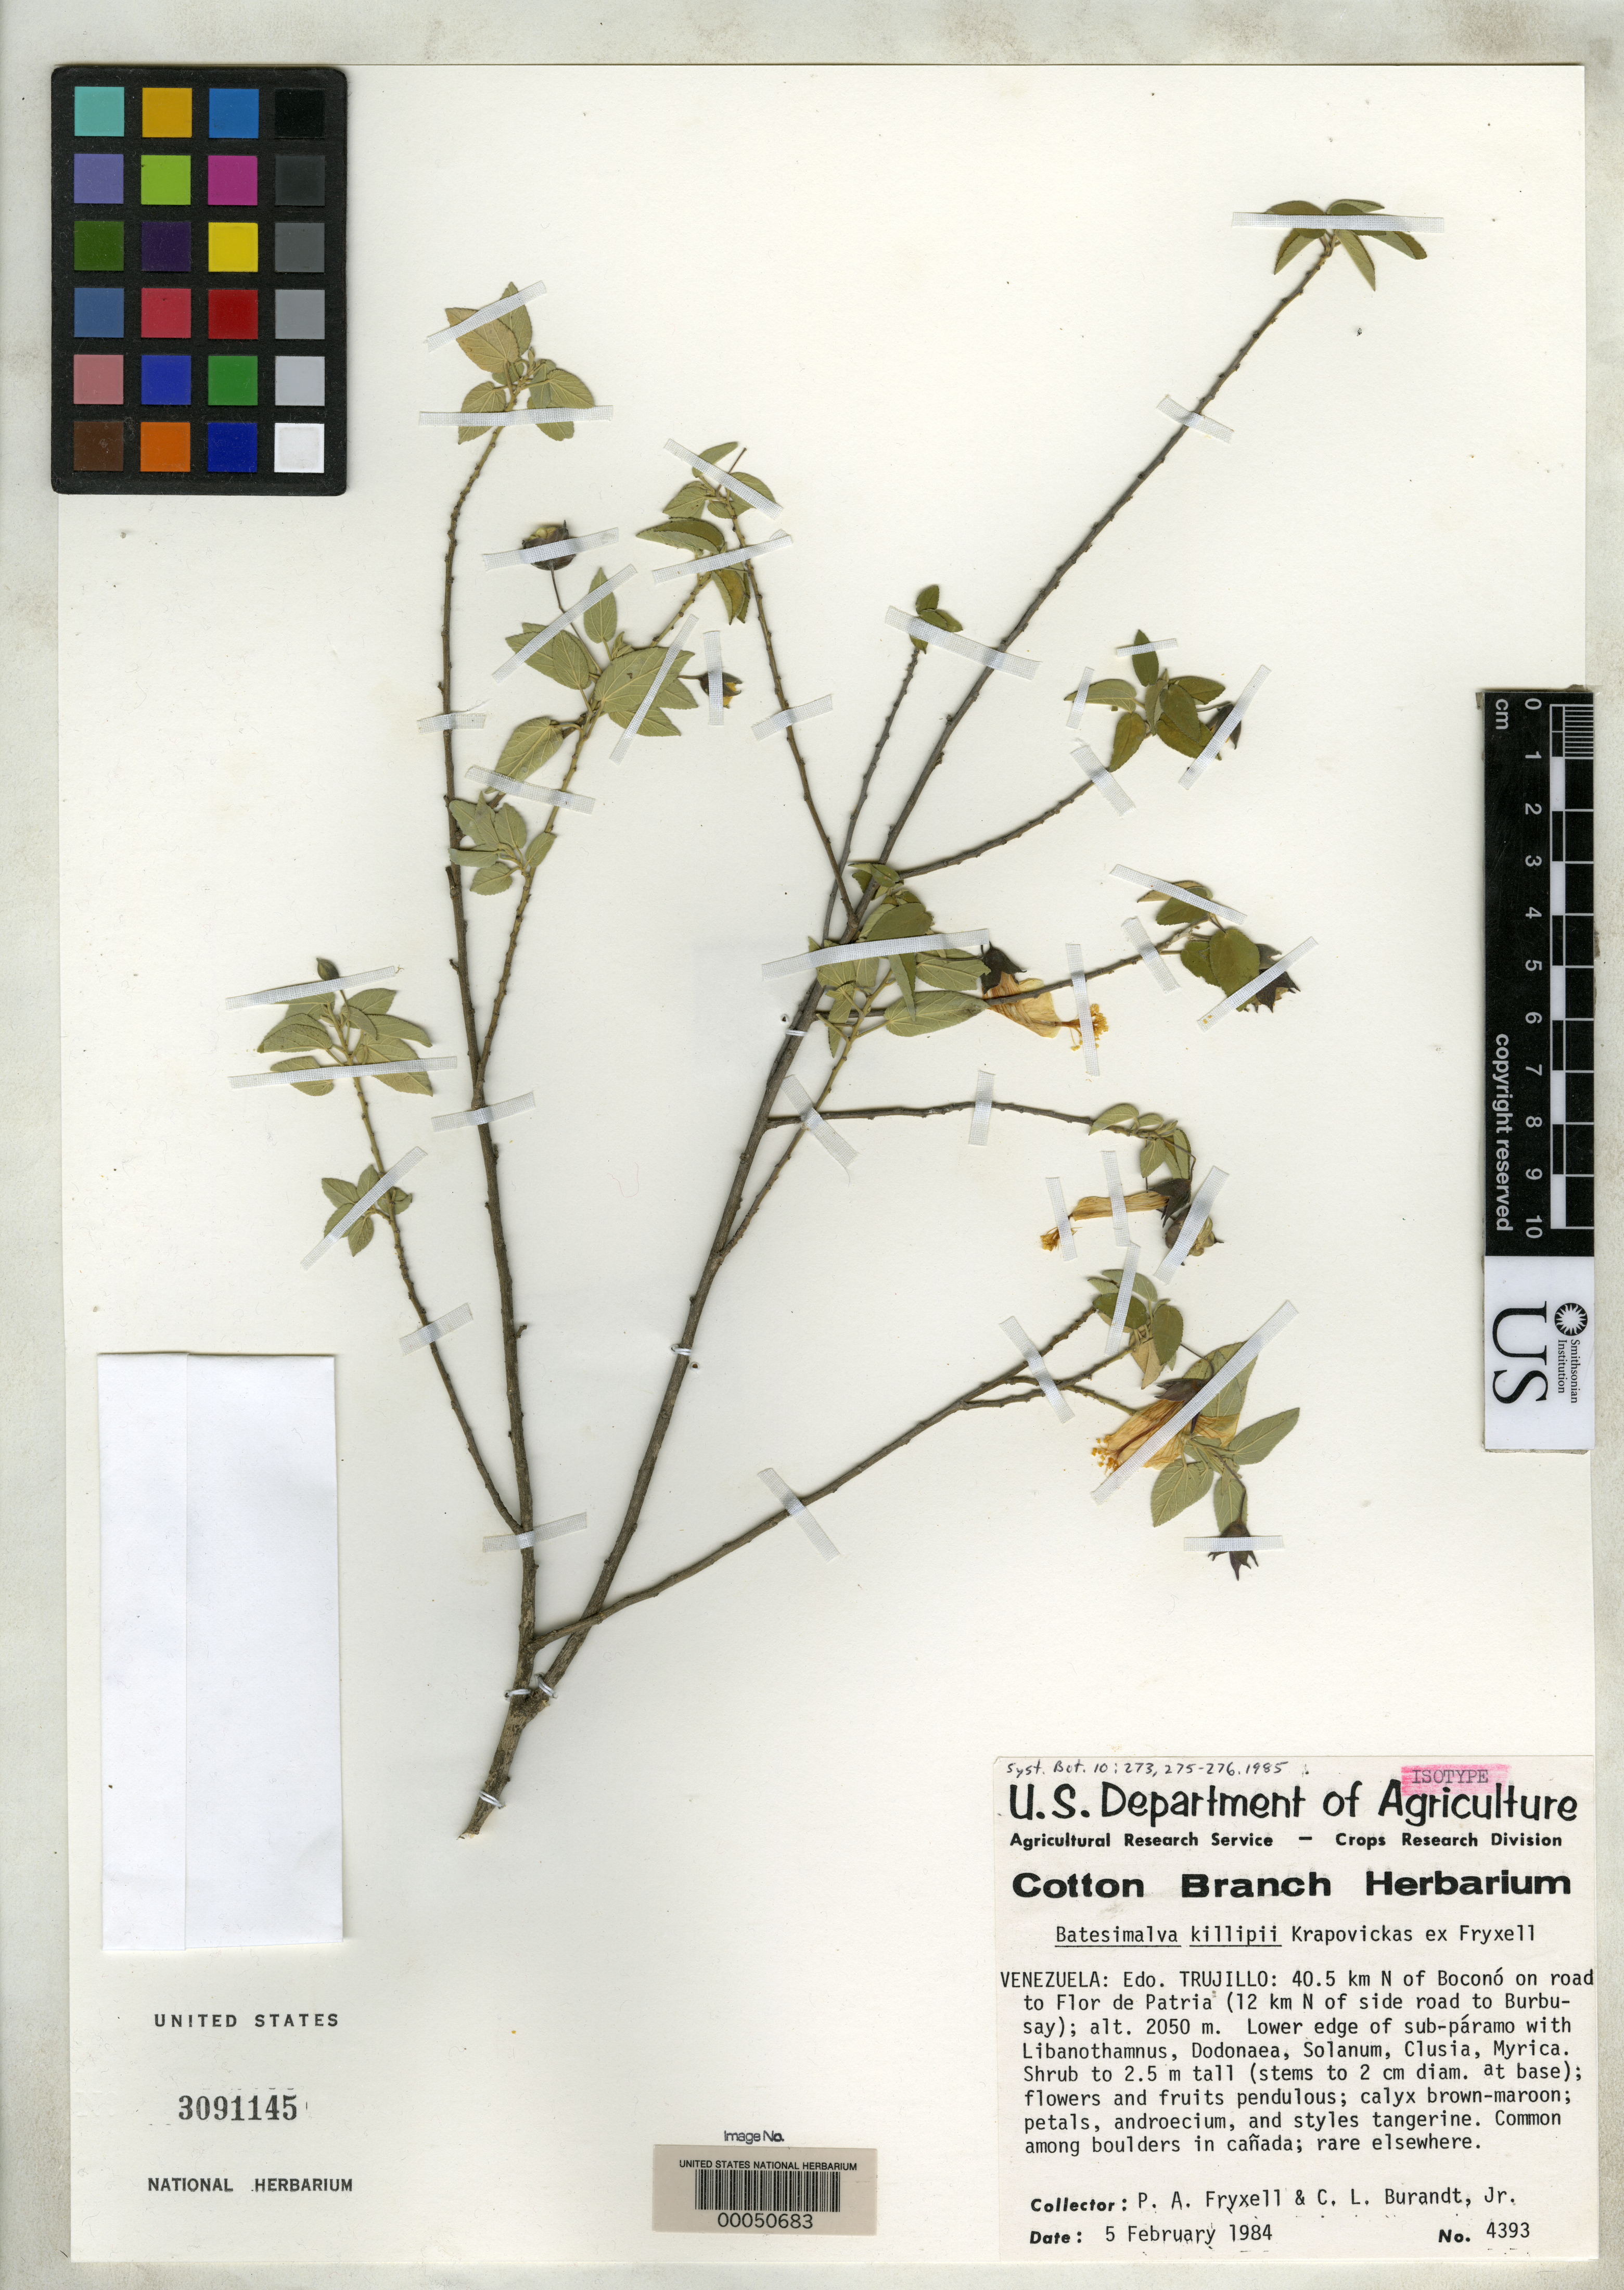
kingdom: Plantae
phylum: Tracheophyta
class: Magnoliopsida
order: Malvales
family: Malvaceae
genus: Batesimalva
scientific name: Batesimalva killipii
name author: Krapov. ex Fryxell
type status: Isotype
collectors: P. A. Fryxell & C. Burandt Jr.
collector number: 4393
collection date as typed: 05 Feb 1984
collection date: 1984-02-05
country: Venezuela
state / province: Trujillo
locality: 40.5 km N of Bocono on road to Flor de Patria, 12 km N of Burbusay.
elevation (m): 2050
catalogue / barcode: US 3091145